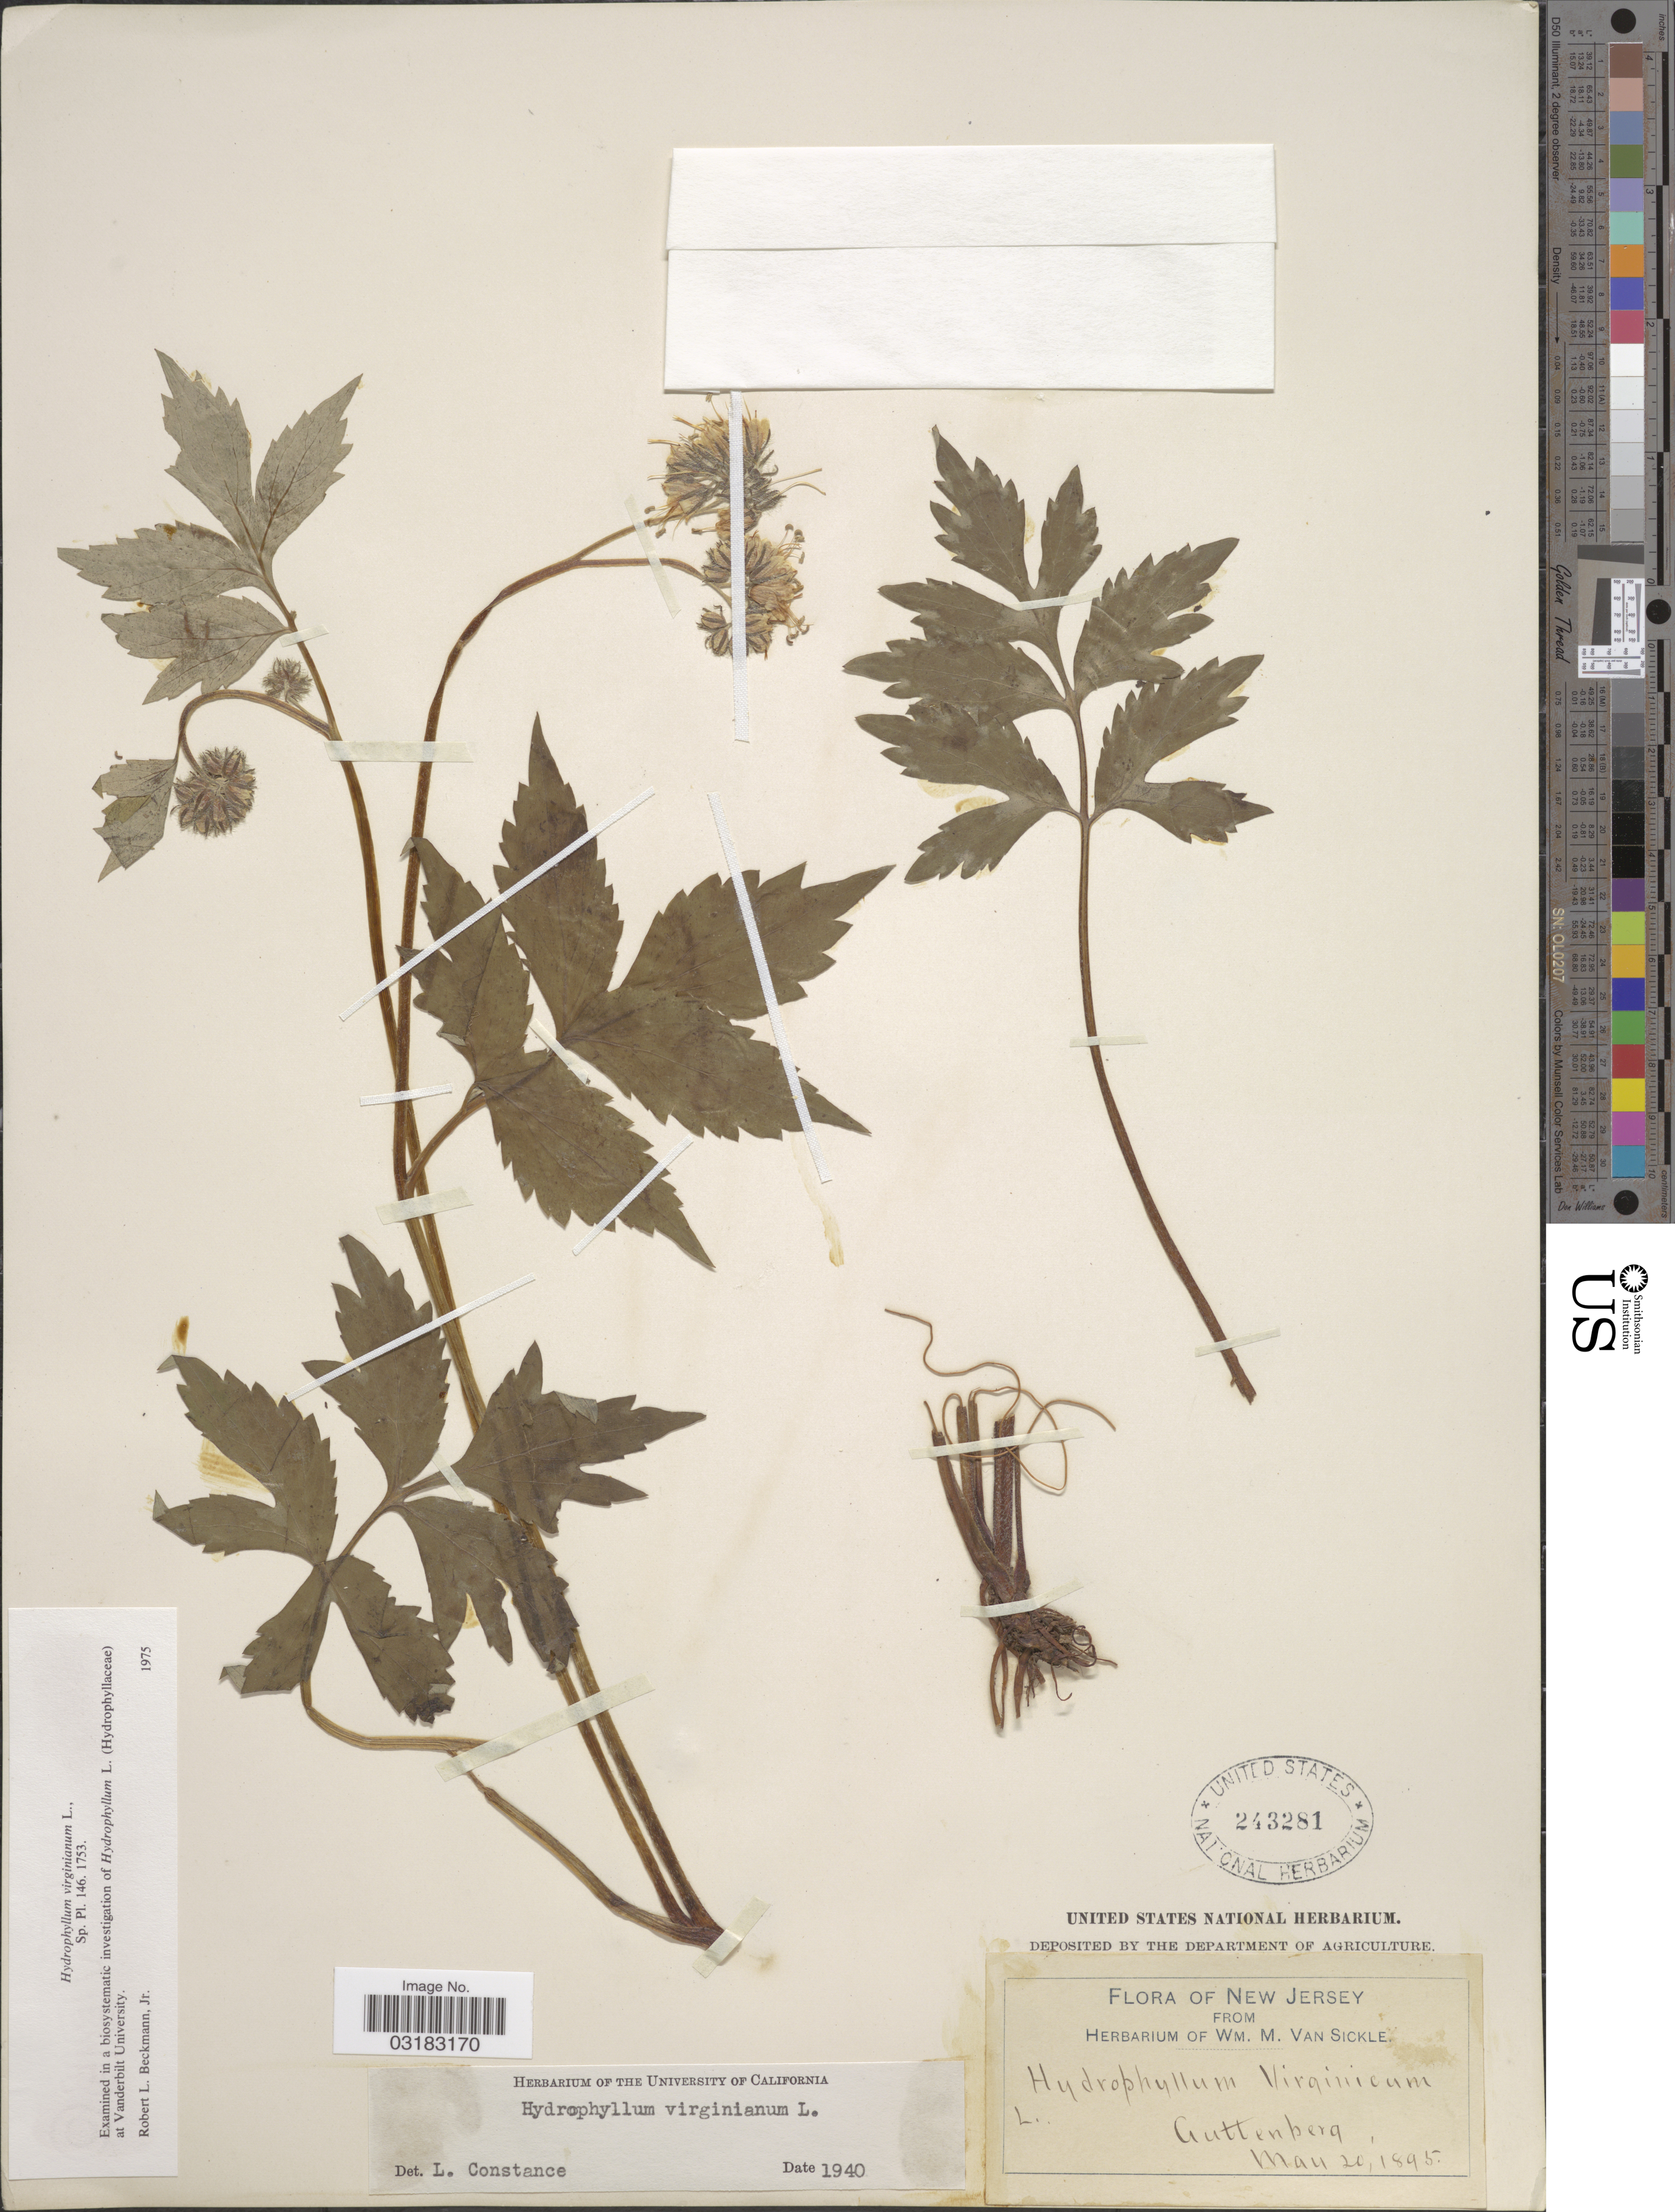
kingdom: Plantae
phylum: Tracheophyta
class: Magnoliopsida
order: Boraginales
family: Hydrophyllaceae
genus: Hydrophyllum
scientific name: Hydrophyllum virginianum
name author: L.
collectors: ex herb. Wm. M. Van Sickle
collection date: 1895-05-20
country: United States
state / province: New Jersey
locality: Guttenberg.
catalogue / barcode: US 243281